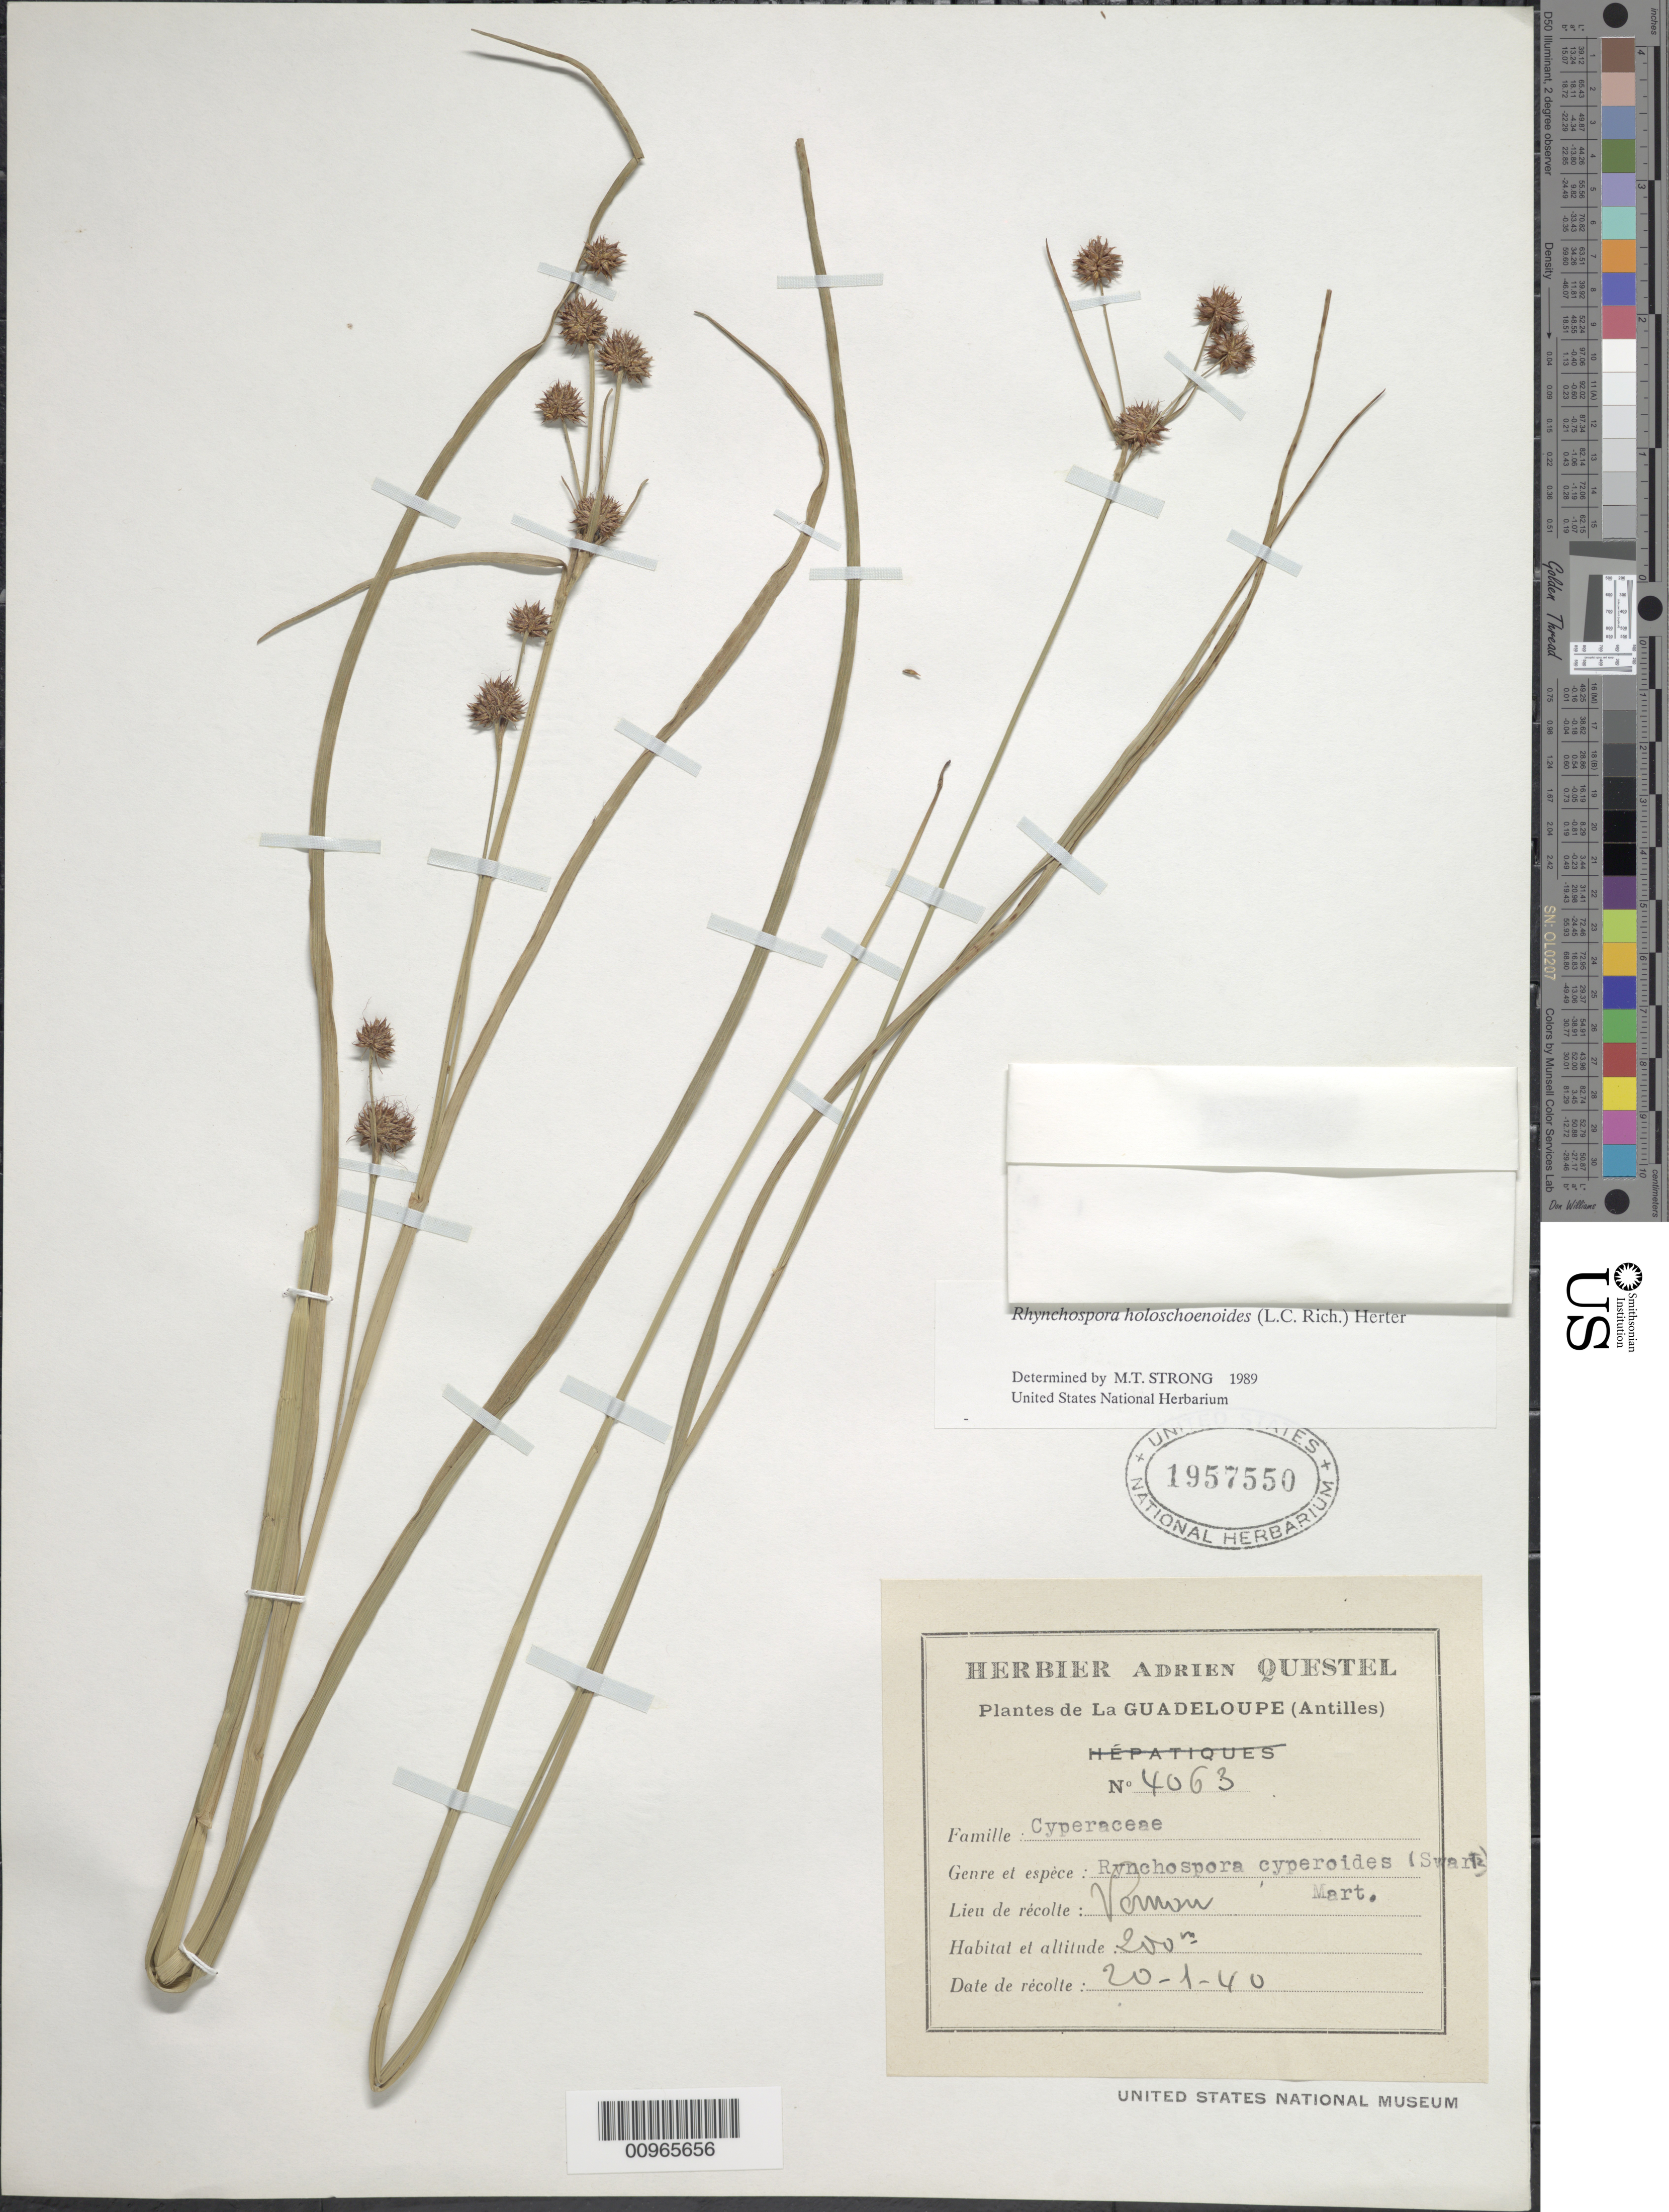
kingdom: Plantae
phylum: Tracheophyta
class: Liliopsida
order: Poales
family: Cyperaceae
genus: Rhynchospora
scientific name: Rhynchospora holoschoenoides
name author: (Rich.) Herter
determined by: Strong, M. T., (US), Smithsonian Institution - National Museum of Natural History (UNITED STATES)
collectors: A. Questel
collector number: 4063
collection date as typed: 20 Jan 1940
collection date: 1940-01-20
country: Guadeloupe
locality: Vérnon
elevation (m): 200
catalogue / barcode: US 1957550